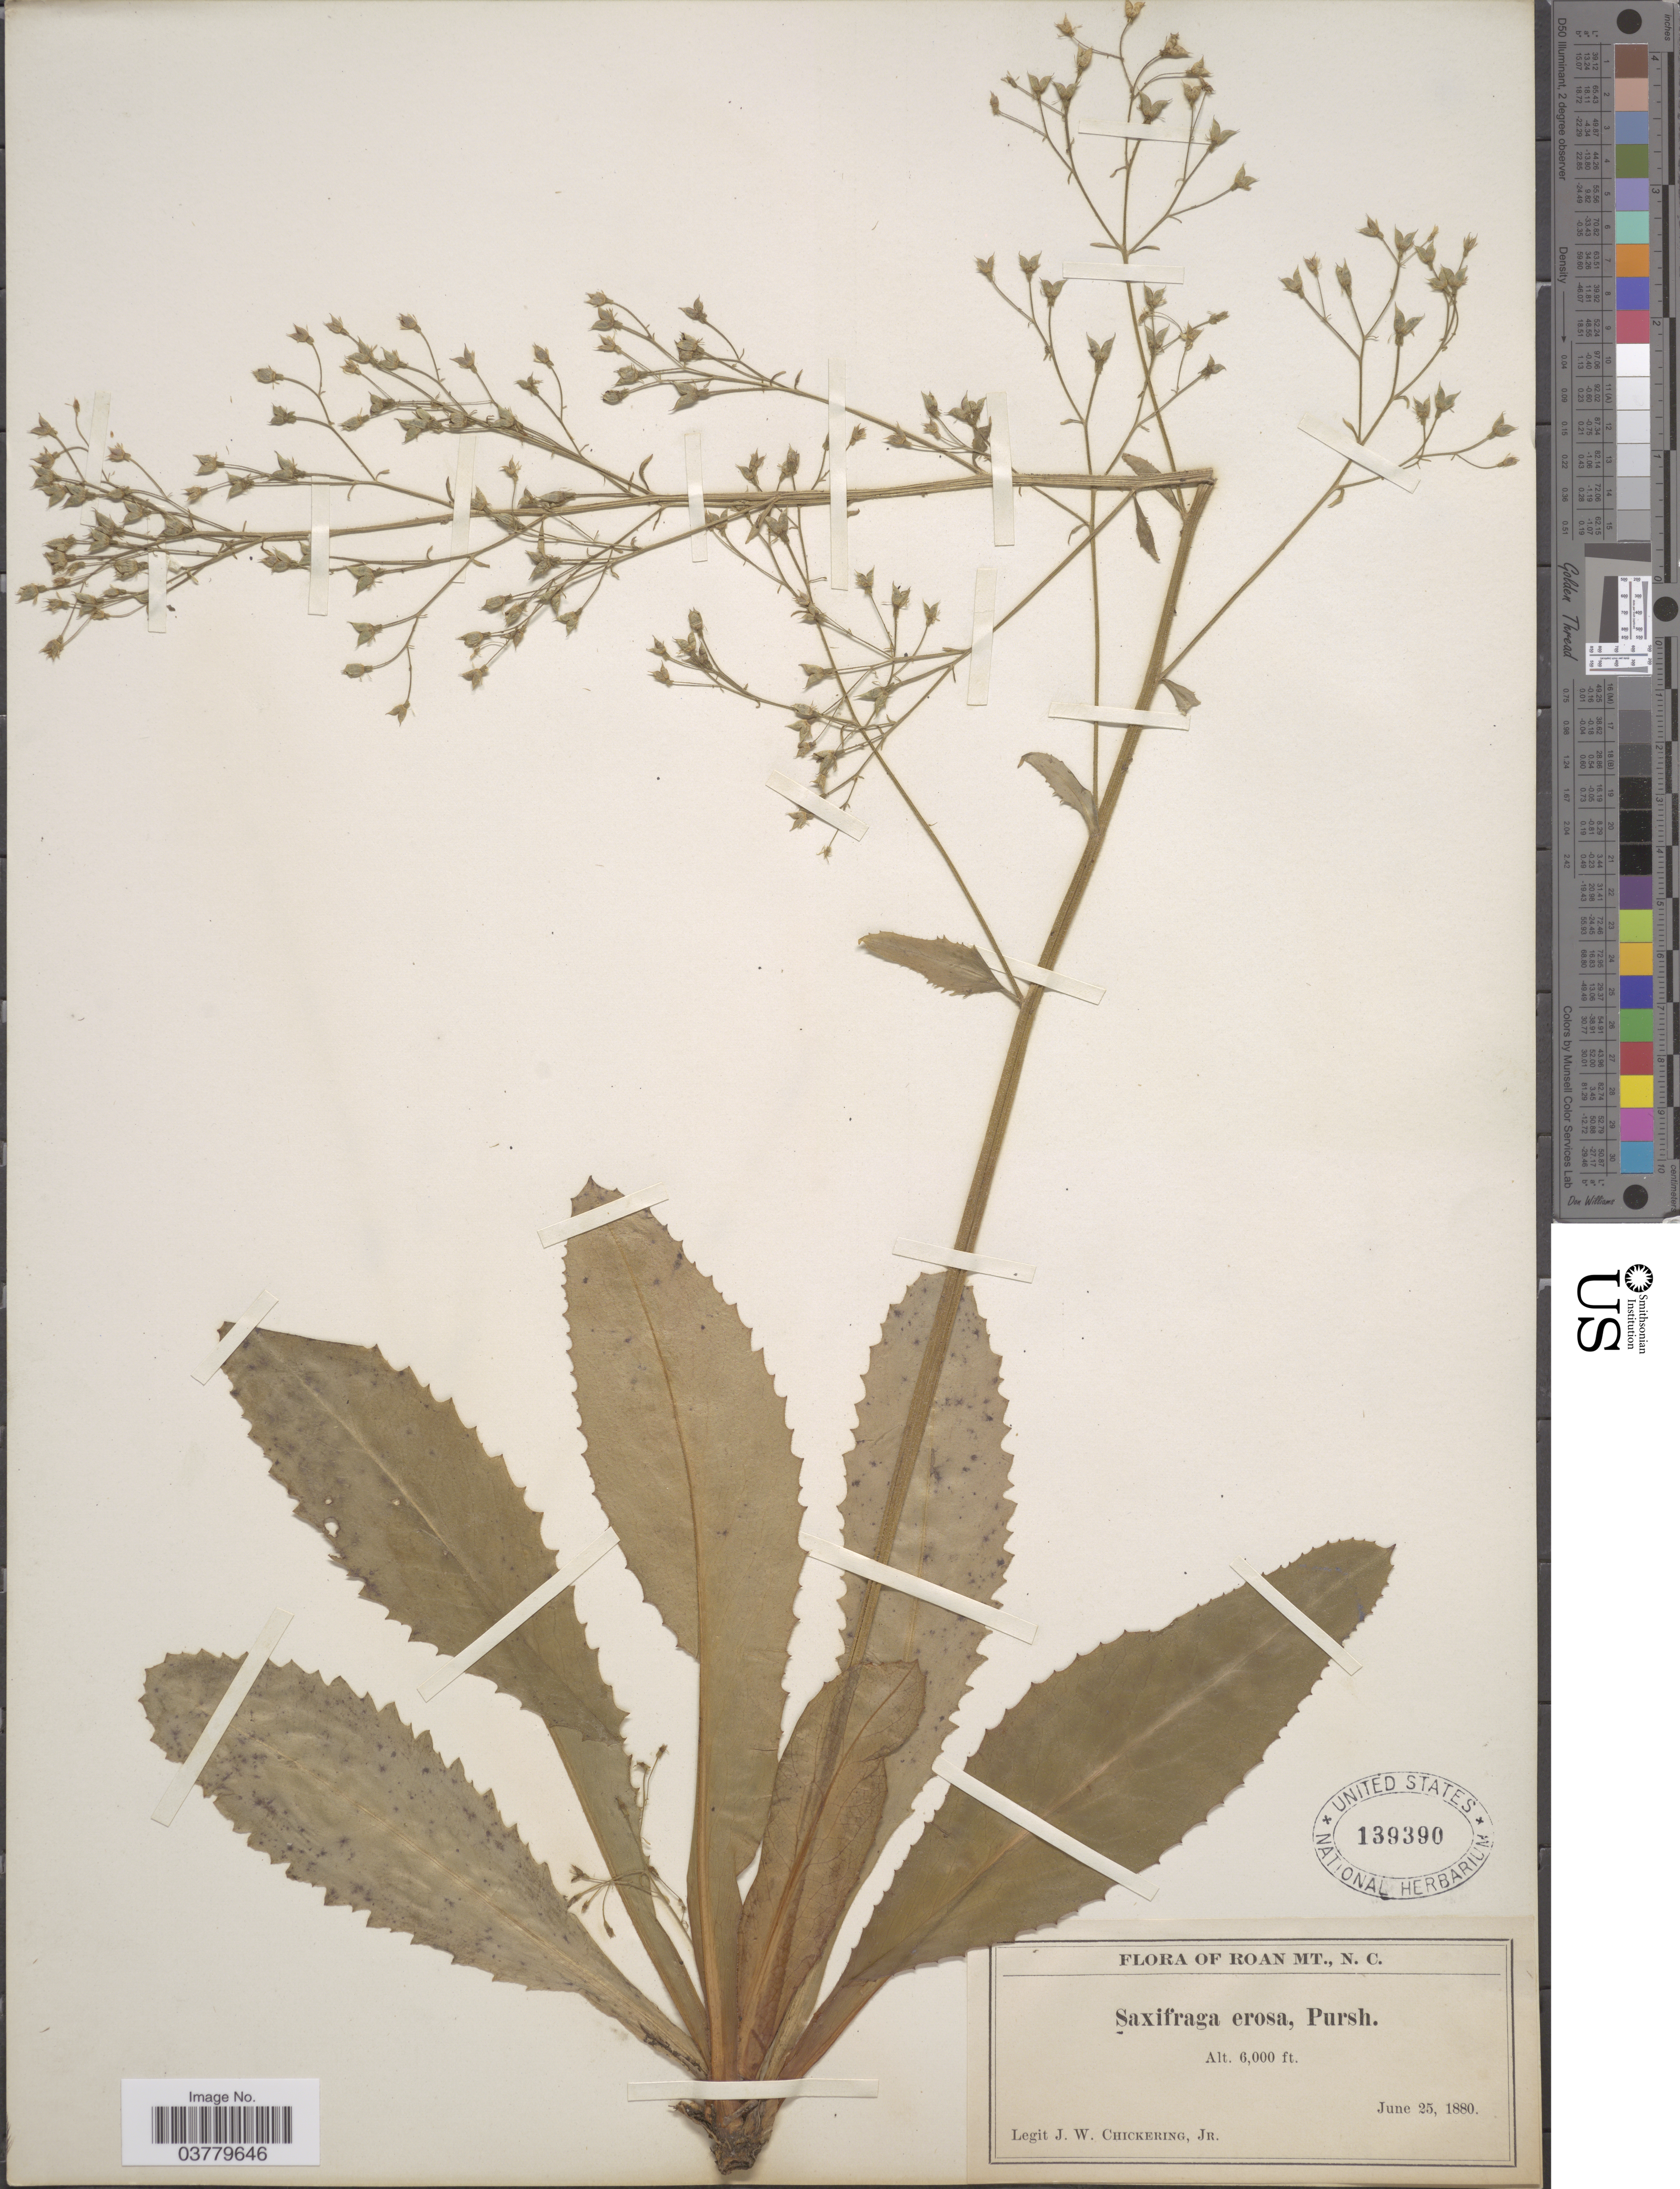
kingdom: Plantae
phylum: Tracheophyta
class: Magnoliopsida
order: Saxifragales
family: Saxifragaceae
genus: Micranthes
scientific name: Micranthes micranthidifolia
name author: (Haw.) Small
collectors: J. W. Chickering Jr.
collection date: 1880-06-25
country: United States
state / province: North Carolina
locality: Roan Mt.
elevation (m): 1829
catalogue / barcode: US 139390